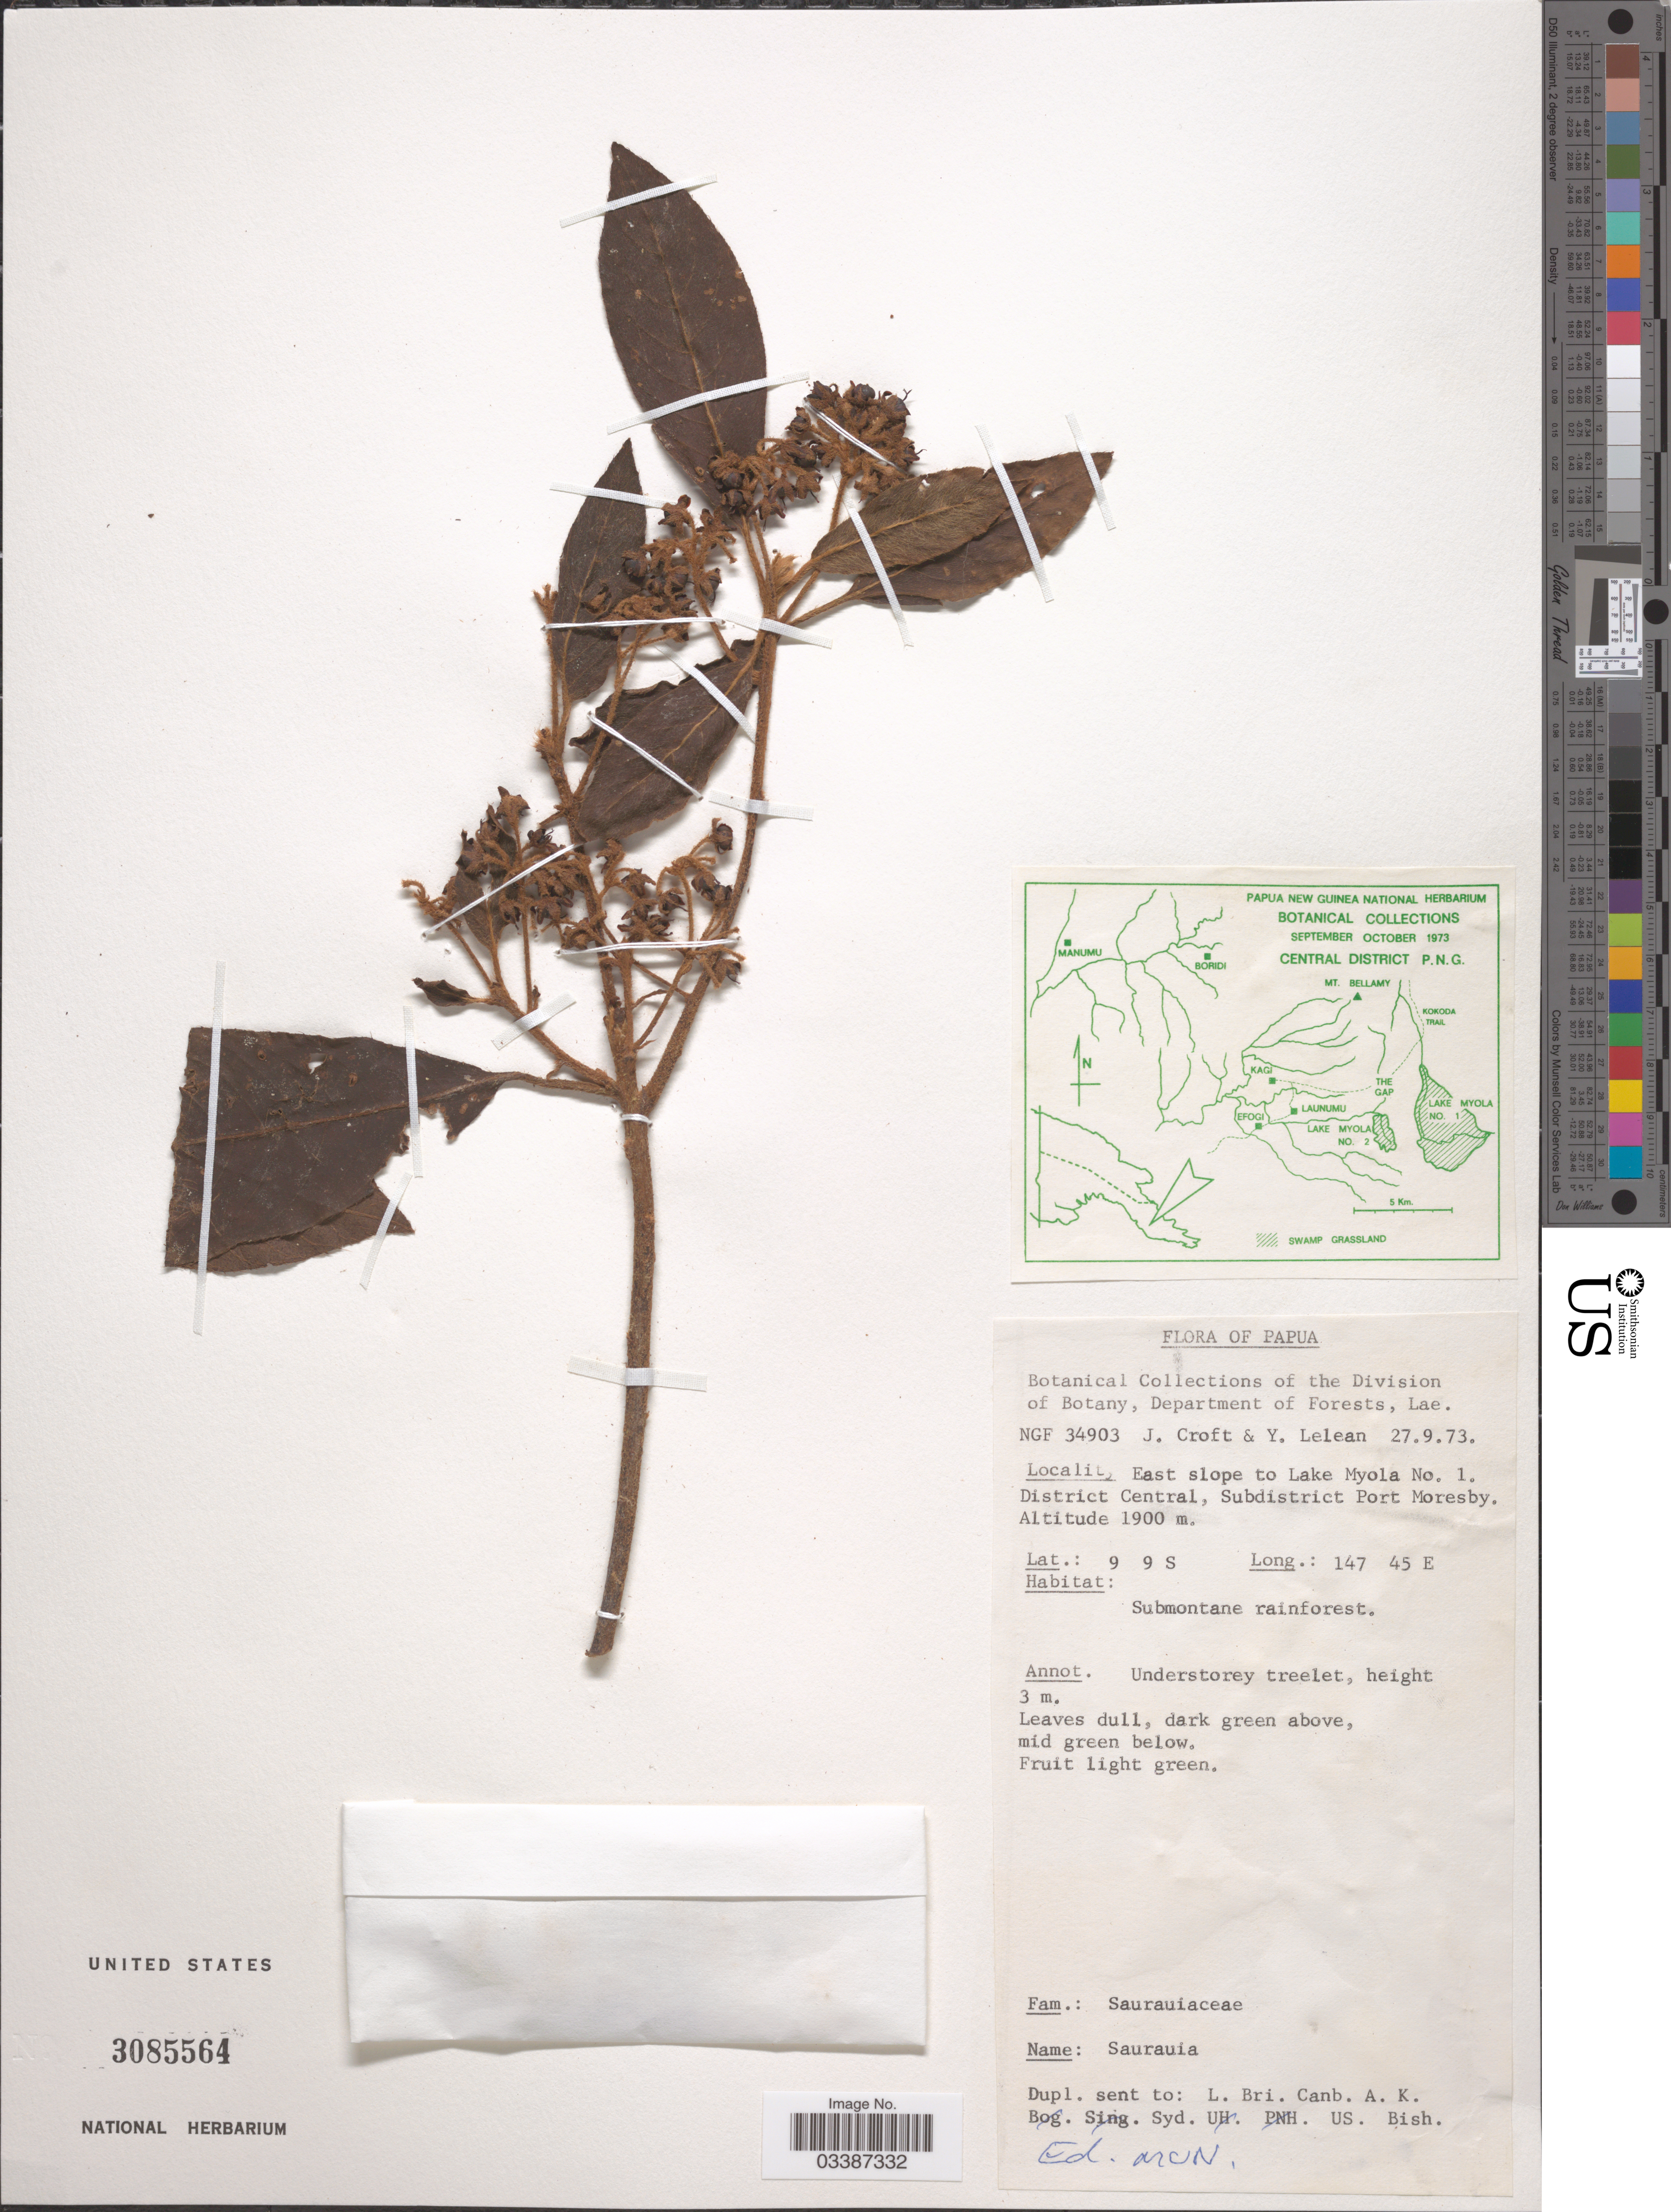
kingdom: Plantae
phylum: Tracheophyta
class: Magnoliopsida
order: Ericales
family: Actinidiaceae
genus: Saurauia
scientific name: Saurauia sp.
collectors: J. Croft & Y. Lelean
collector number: NGF 34903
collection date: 1973-09-27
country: Papua New Guinea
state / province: Central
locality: Papua. East slope to Lake Myola No. 1. District Central, Subdistrict Port Moresby.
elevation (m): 1900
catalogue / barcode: US 3085564